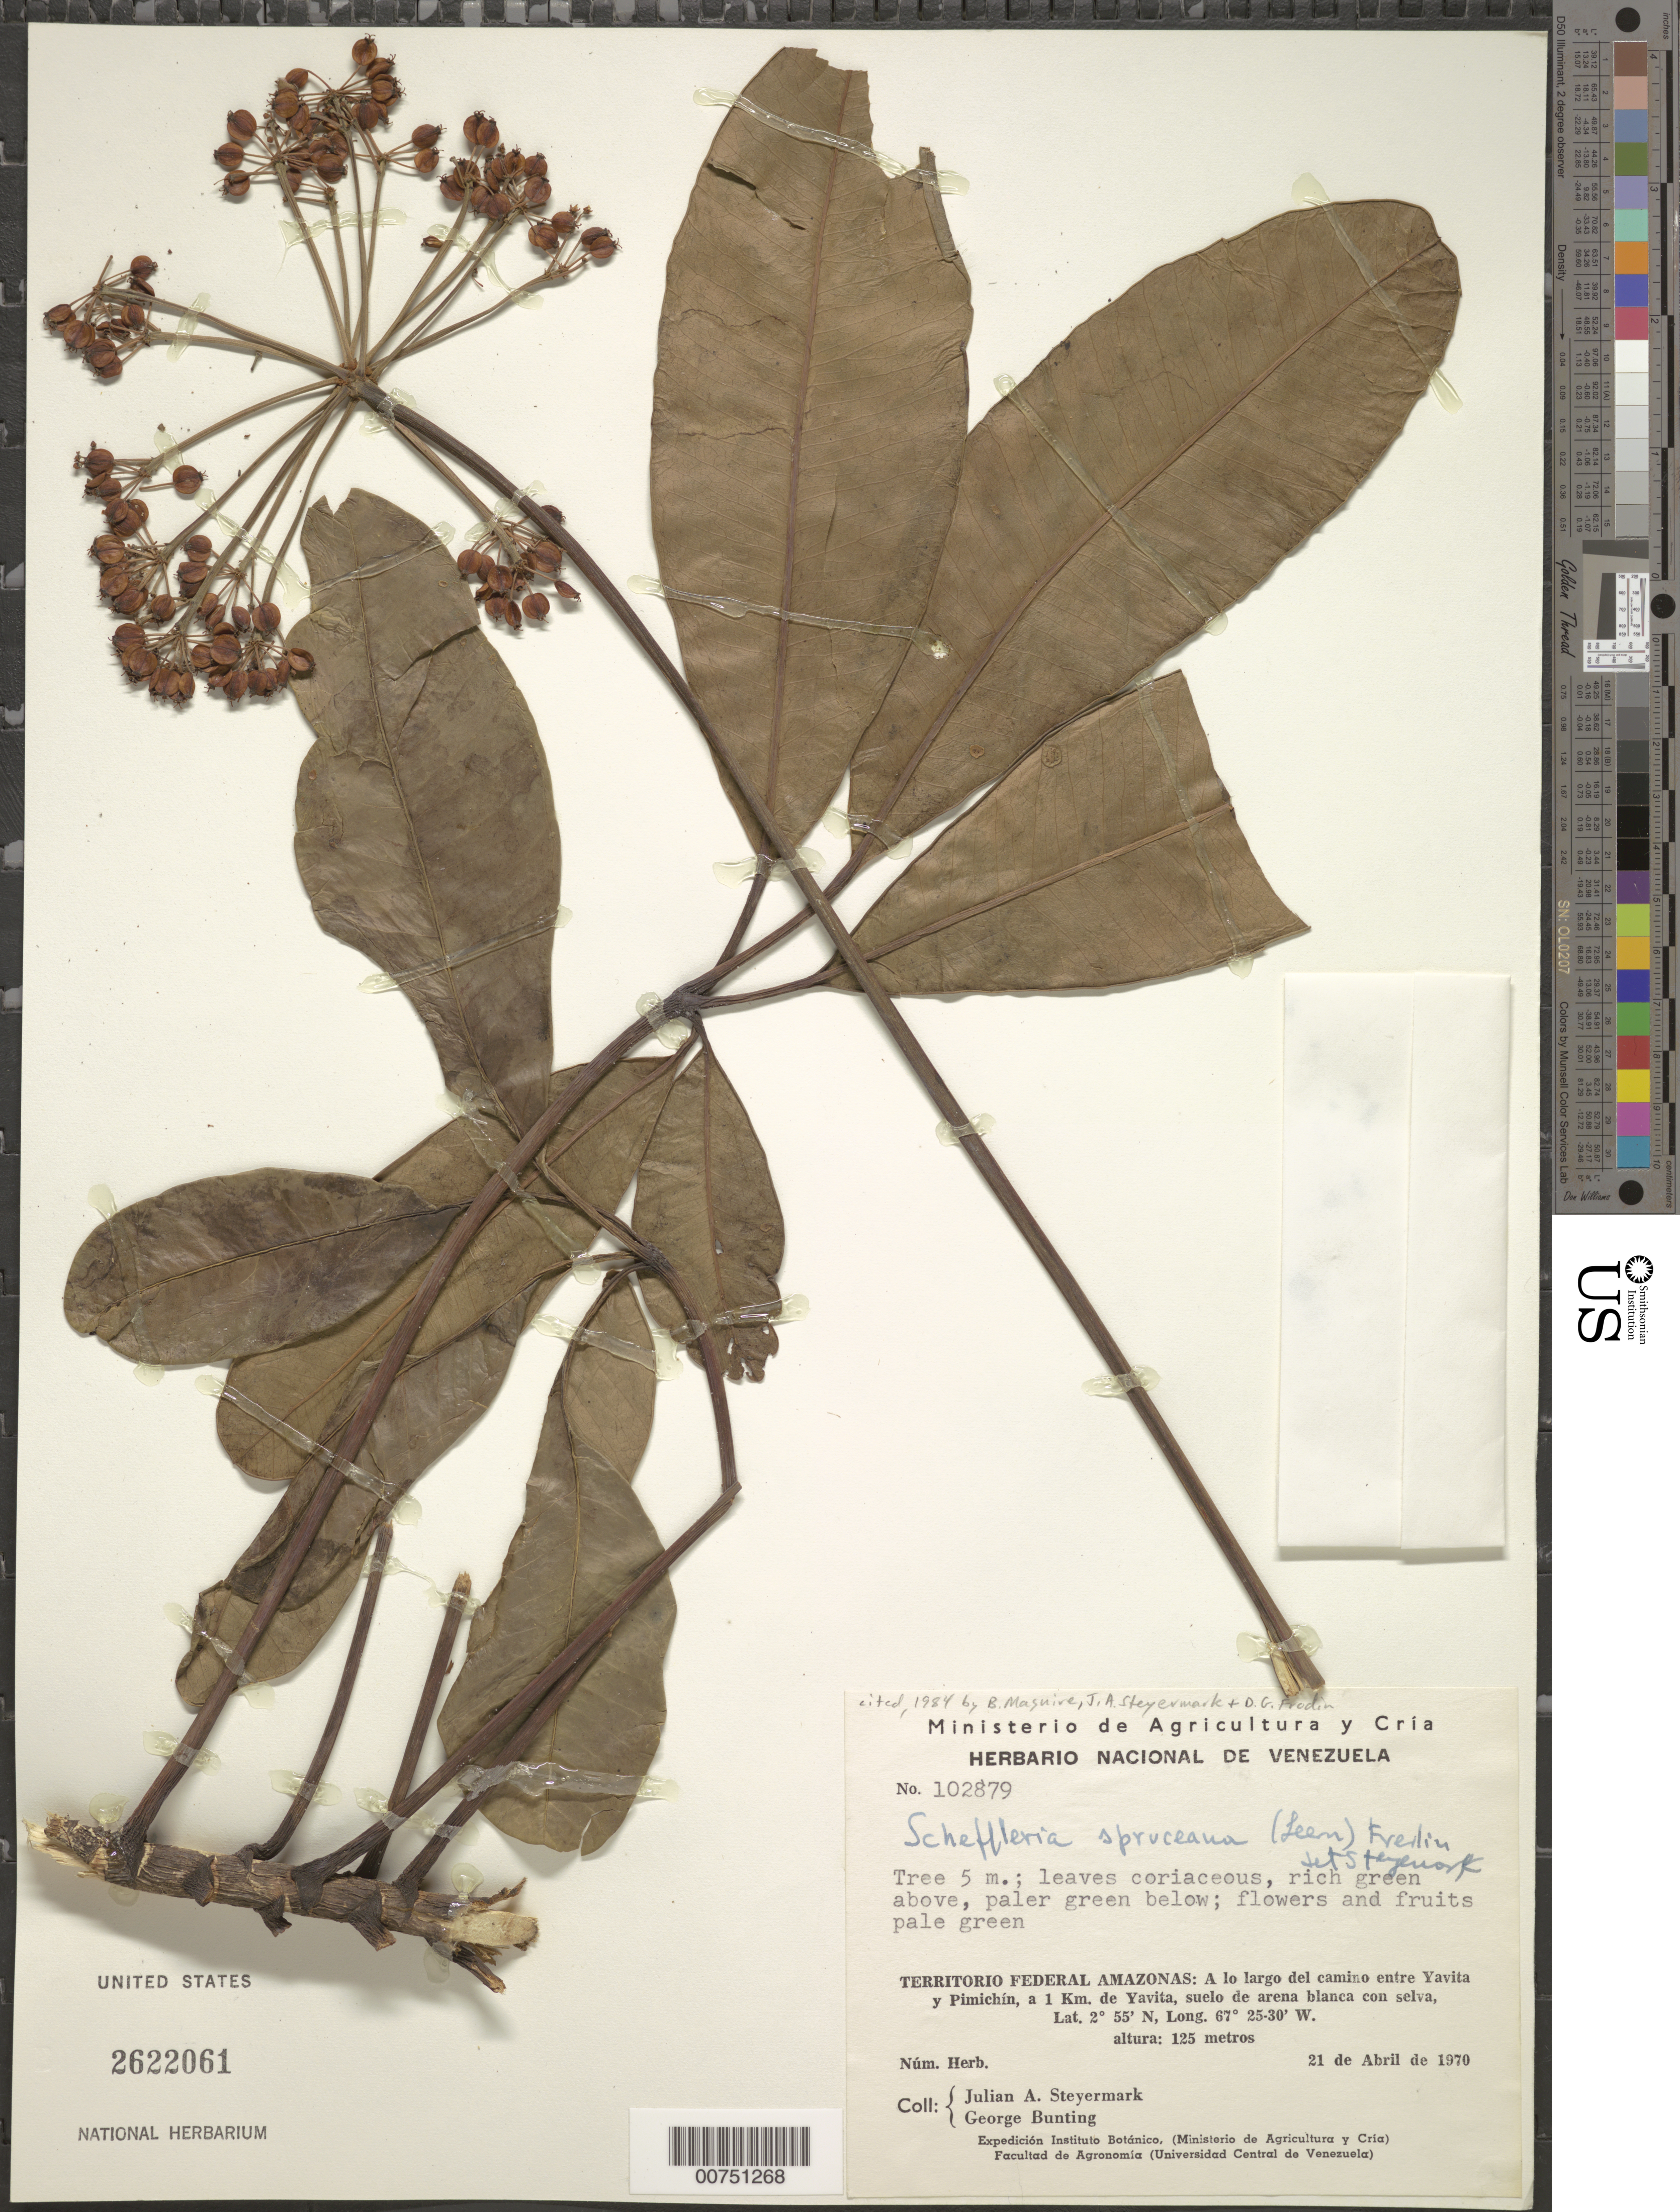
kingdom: Plantae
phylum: Tracheophyta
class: Magnoliopsida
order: Apiales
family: Araliaceae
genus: Schefflera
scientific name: Schefflera spruceana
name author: (Seem.) Maguire et al.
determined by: Steyermark, Julian A., (VEN)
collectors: J. Steyermark & G. S. Bunting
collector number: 102879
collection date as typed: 21-Apr-70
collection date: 1970-04-21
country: Venezuela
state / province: Amazonas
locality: Yavita-Pimichín, 1 km de Yavita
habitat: Suelo de arena blanca con selva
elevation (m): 125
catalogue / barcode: US 2622061